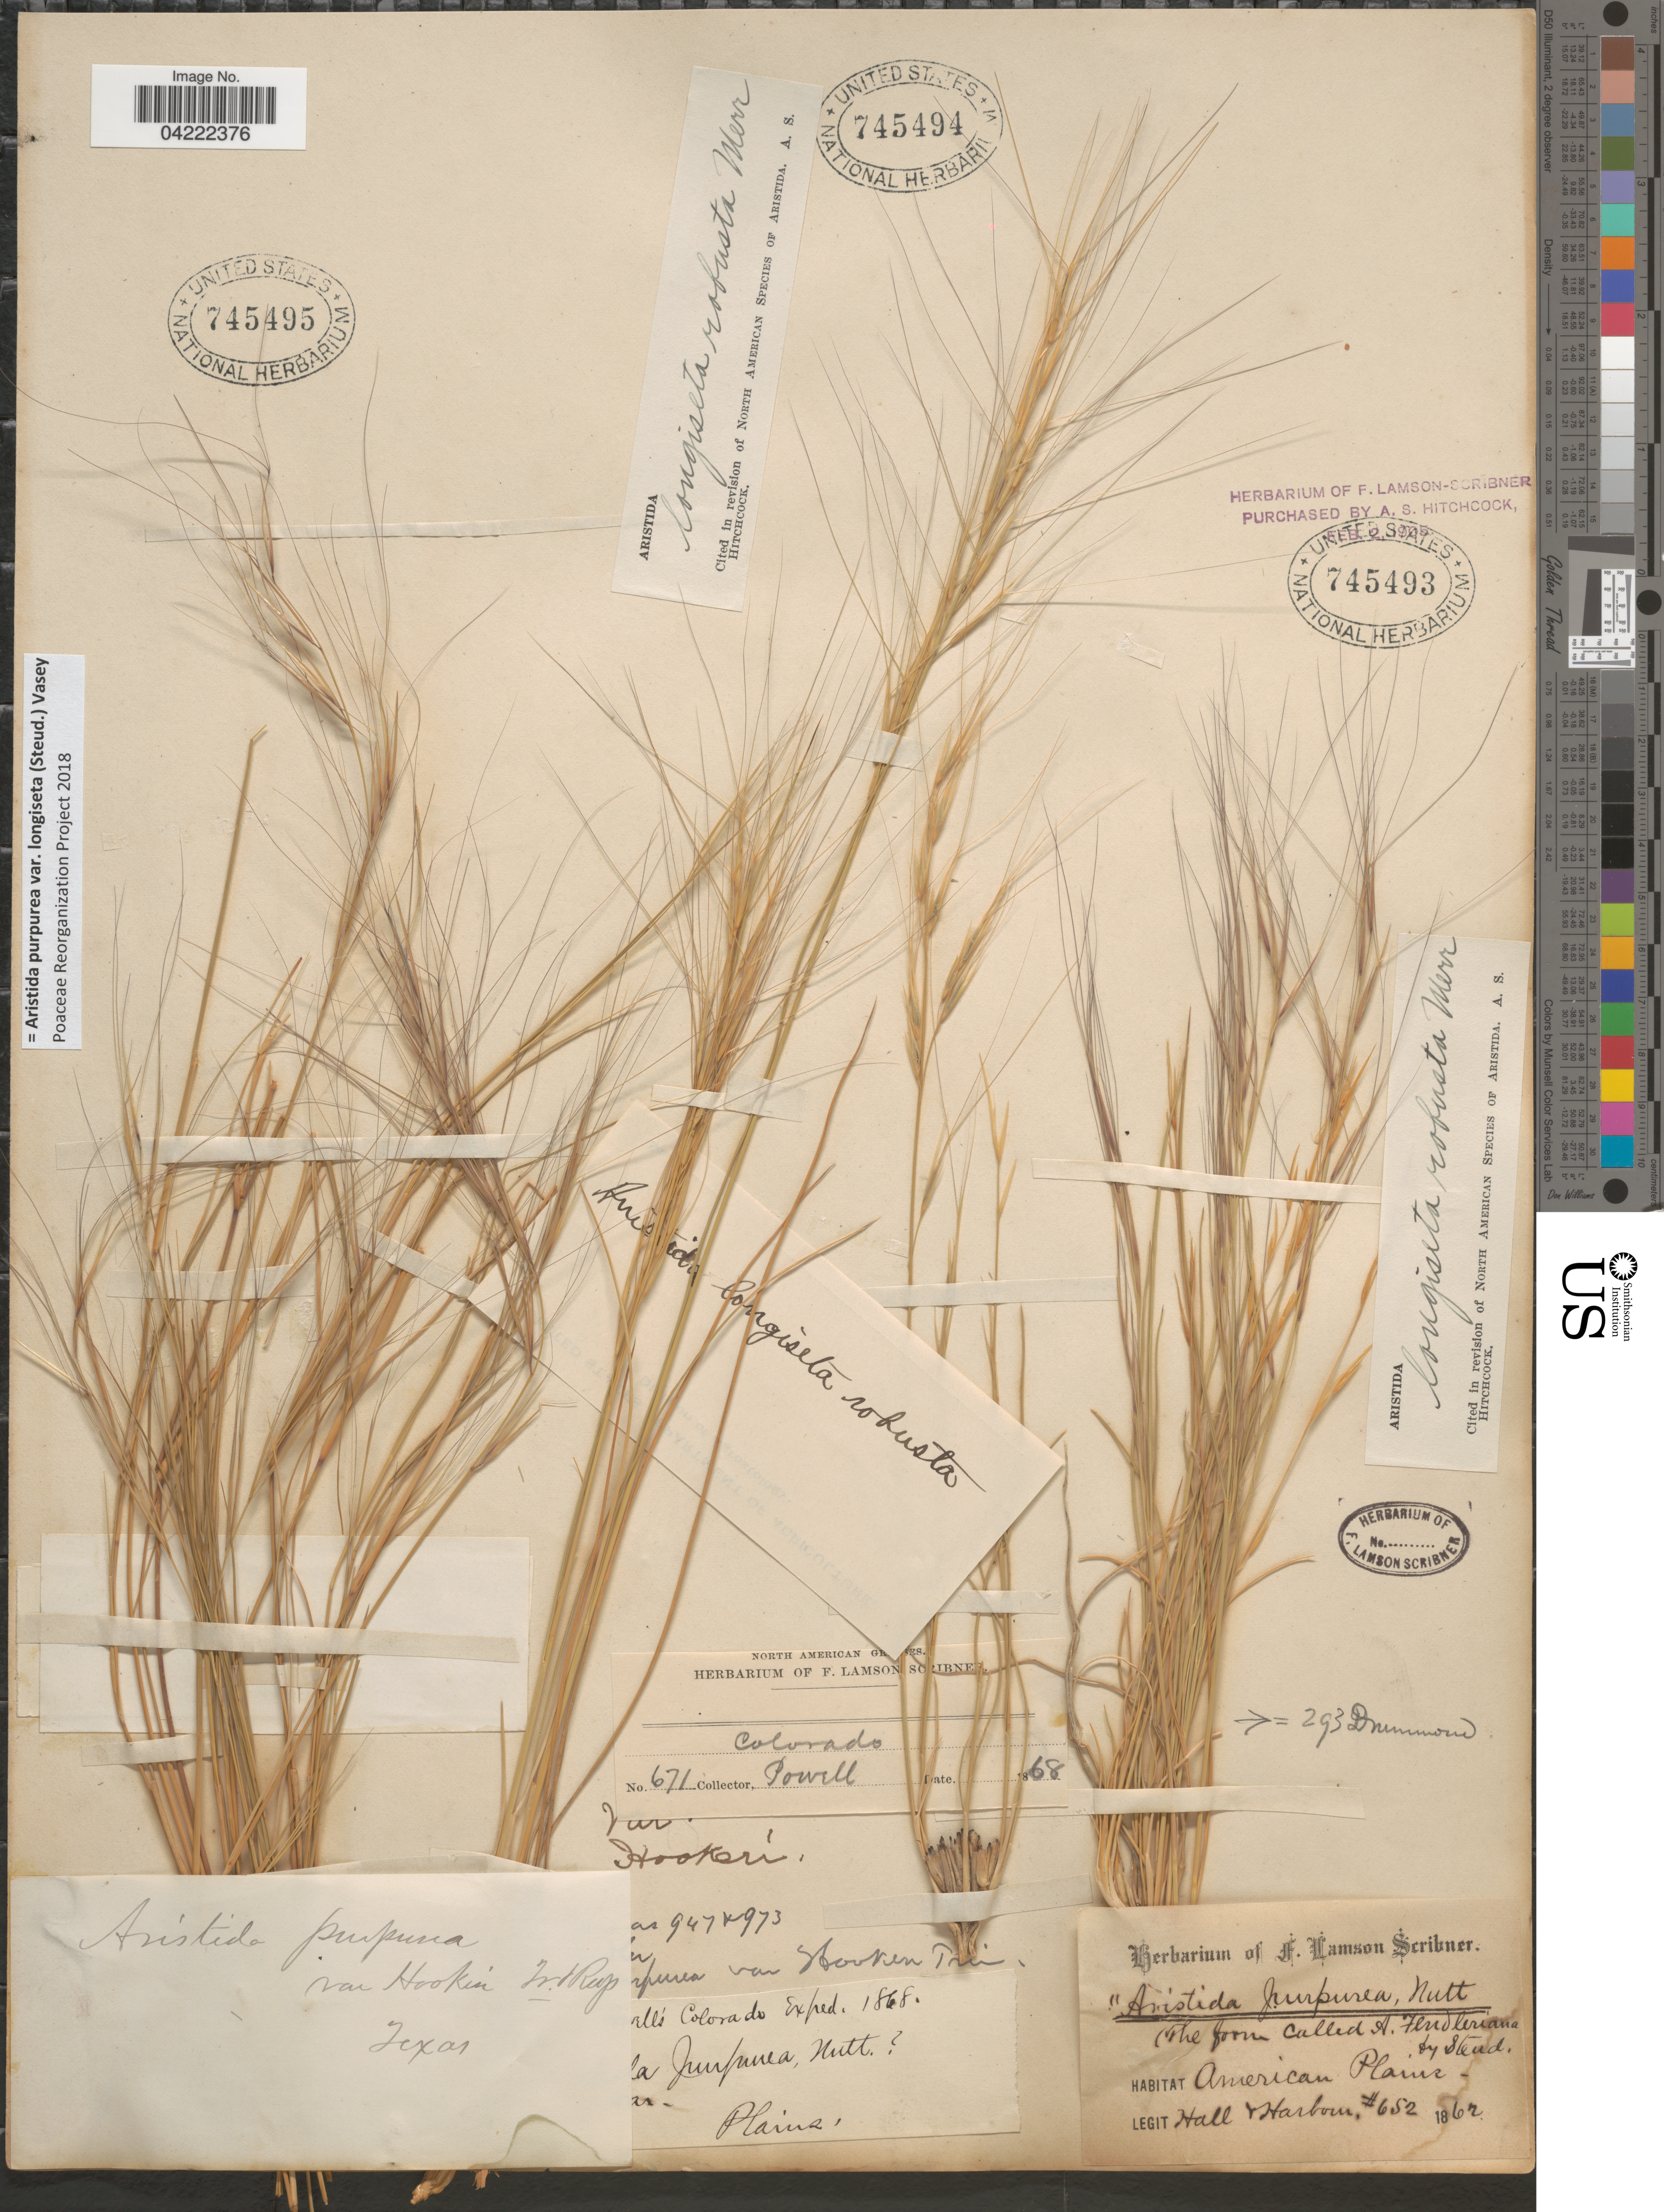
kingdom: Plantae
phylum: Tracheophyta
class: Liliopsida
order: Poales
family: Poaceae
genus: Aristida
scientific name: Aristida purpurea var. longiseta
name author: (Steud.) Vasey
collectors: -. Powell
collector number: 671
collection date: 1868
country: United States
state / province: Colorado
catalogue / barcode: US 745494-2